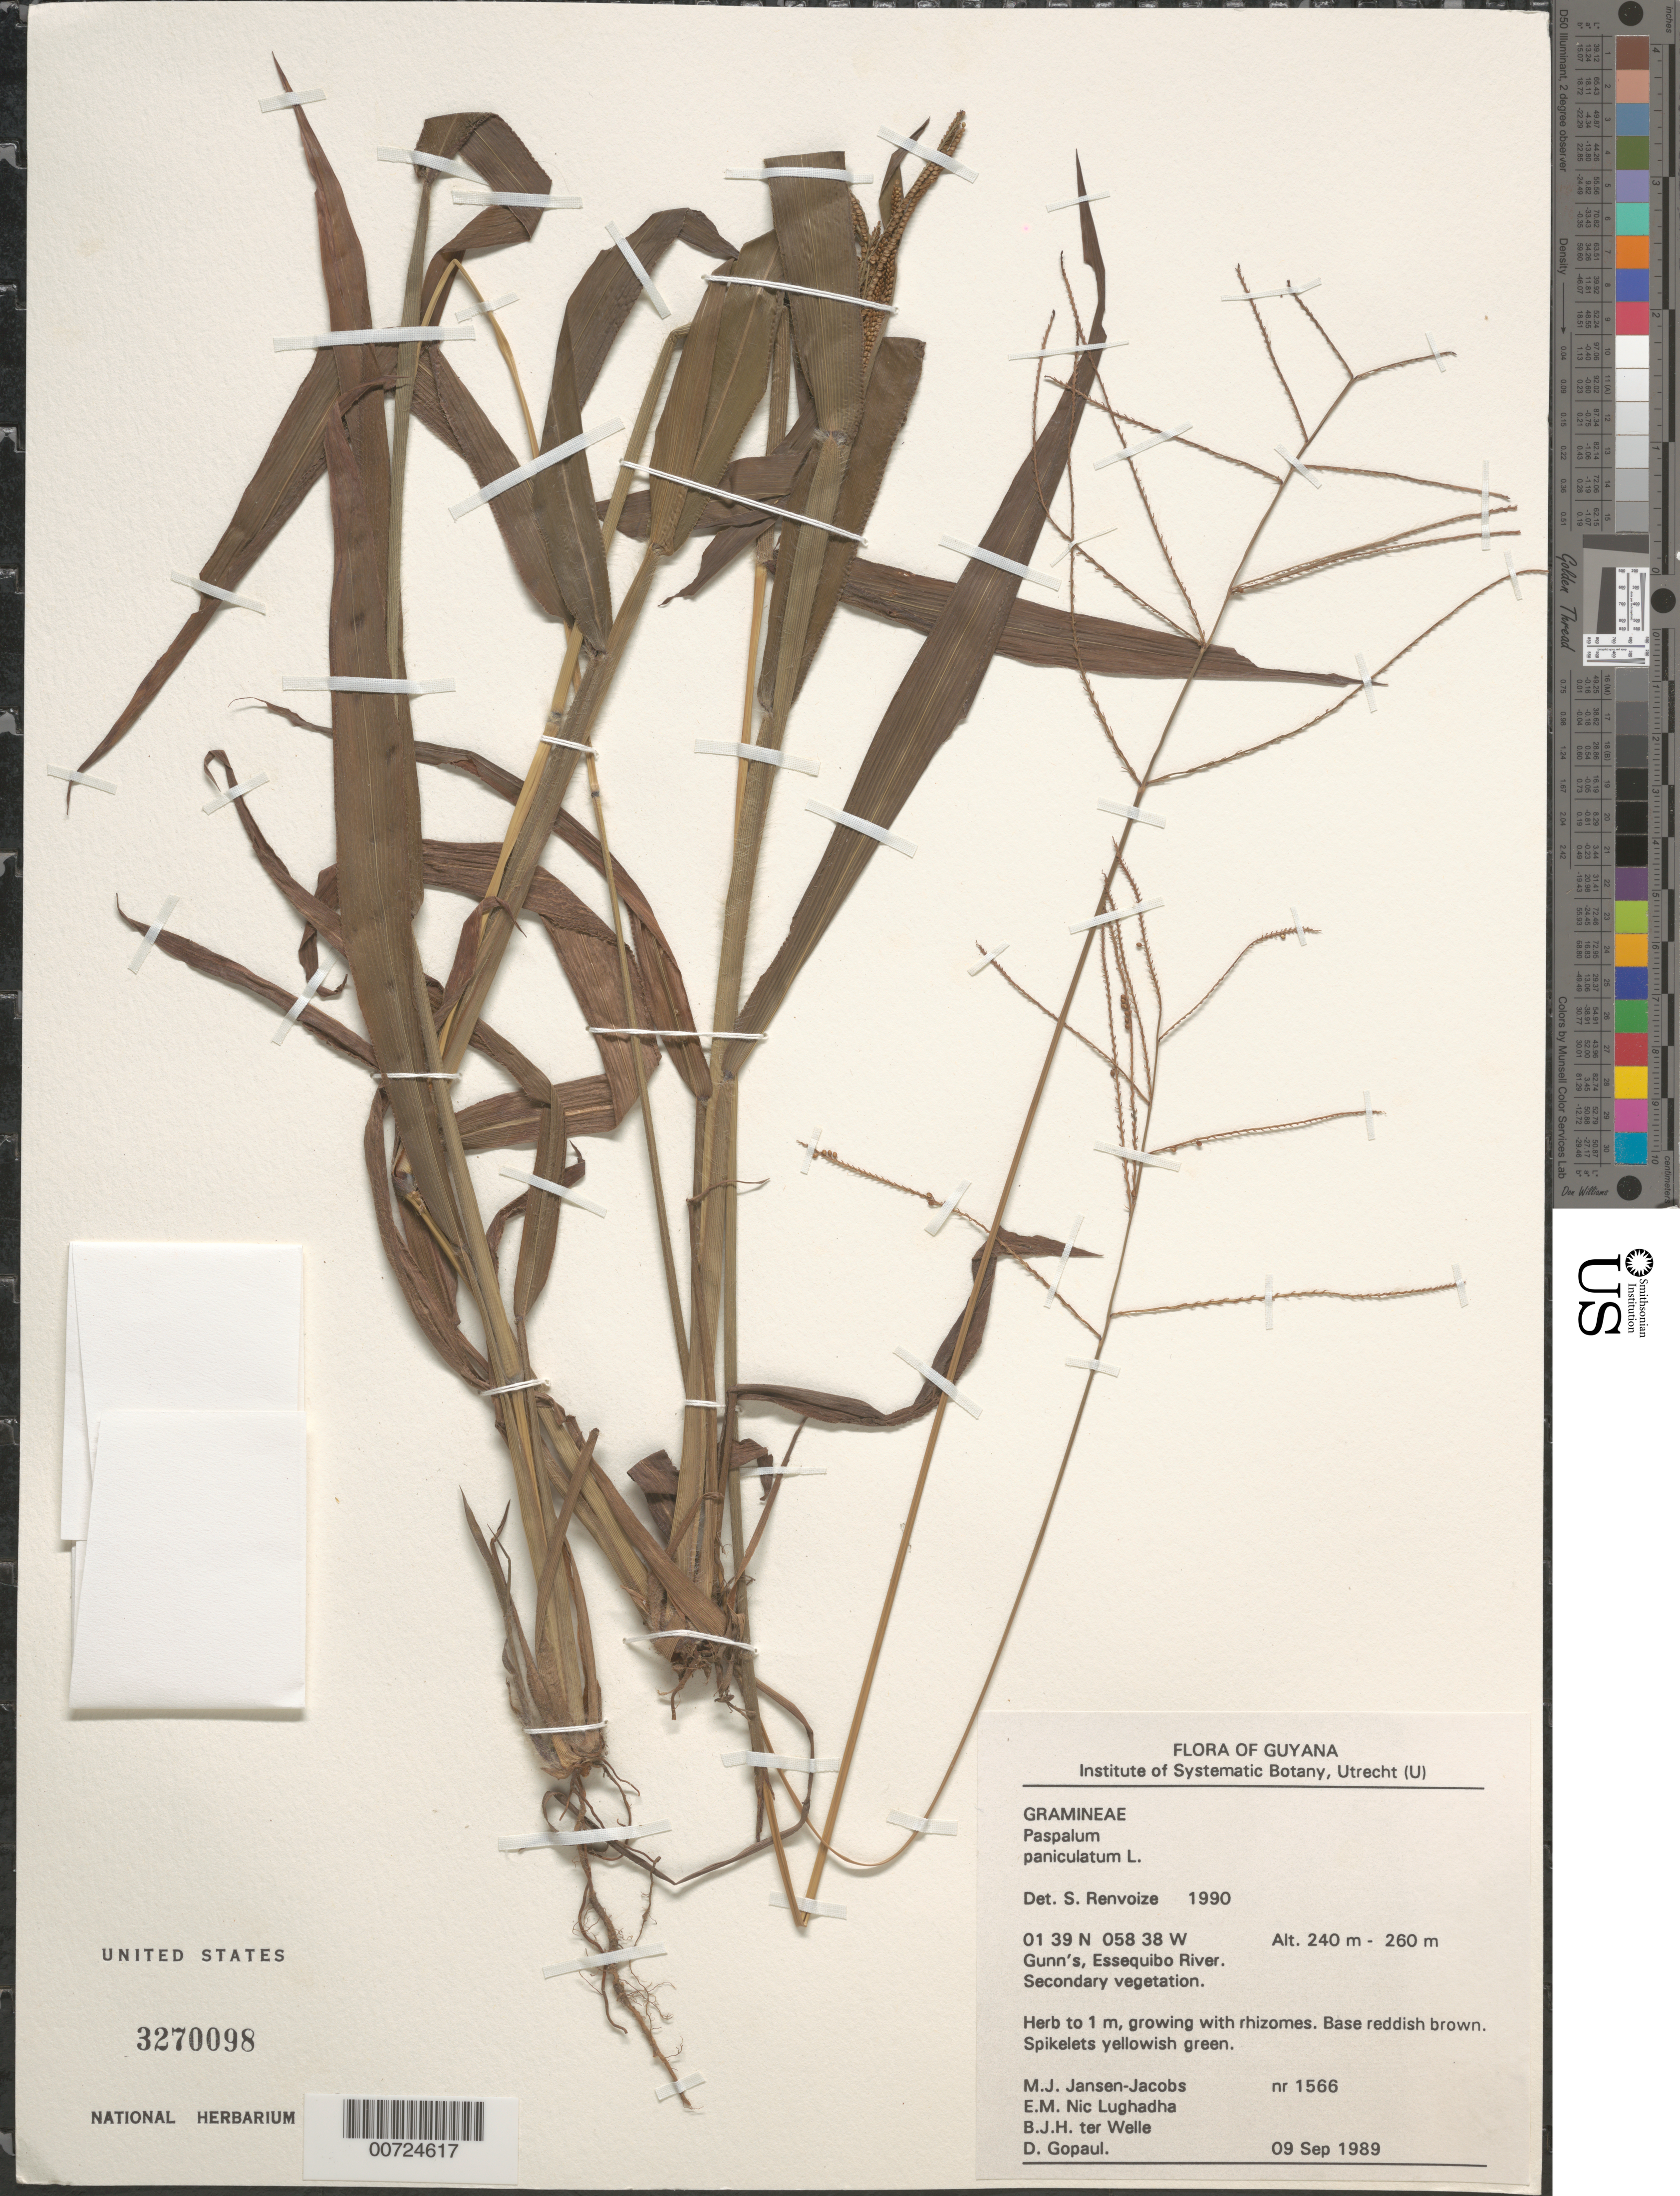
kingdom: Plantae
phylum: Tracheophyta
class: Liliopsida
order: Poales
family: Poaceae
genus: Paspalum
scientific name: Paspalum paniculatum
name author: L.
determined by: Renvoize, S. A.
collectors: M. J. Jansen-Jacobs, E. Nic Lughadha, B. Welle & D. Gopaul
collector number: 1566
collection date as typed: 9-Sep-89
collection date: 1989-09-09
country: Guyana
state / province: U. Takutu-U. Essequibo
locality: Gunn's, Essequibo River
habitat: Secondary vegetation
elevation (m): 240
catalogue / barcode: US 3270098